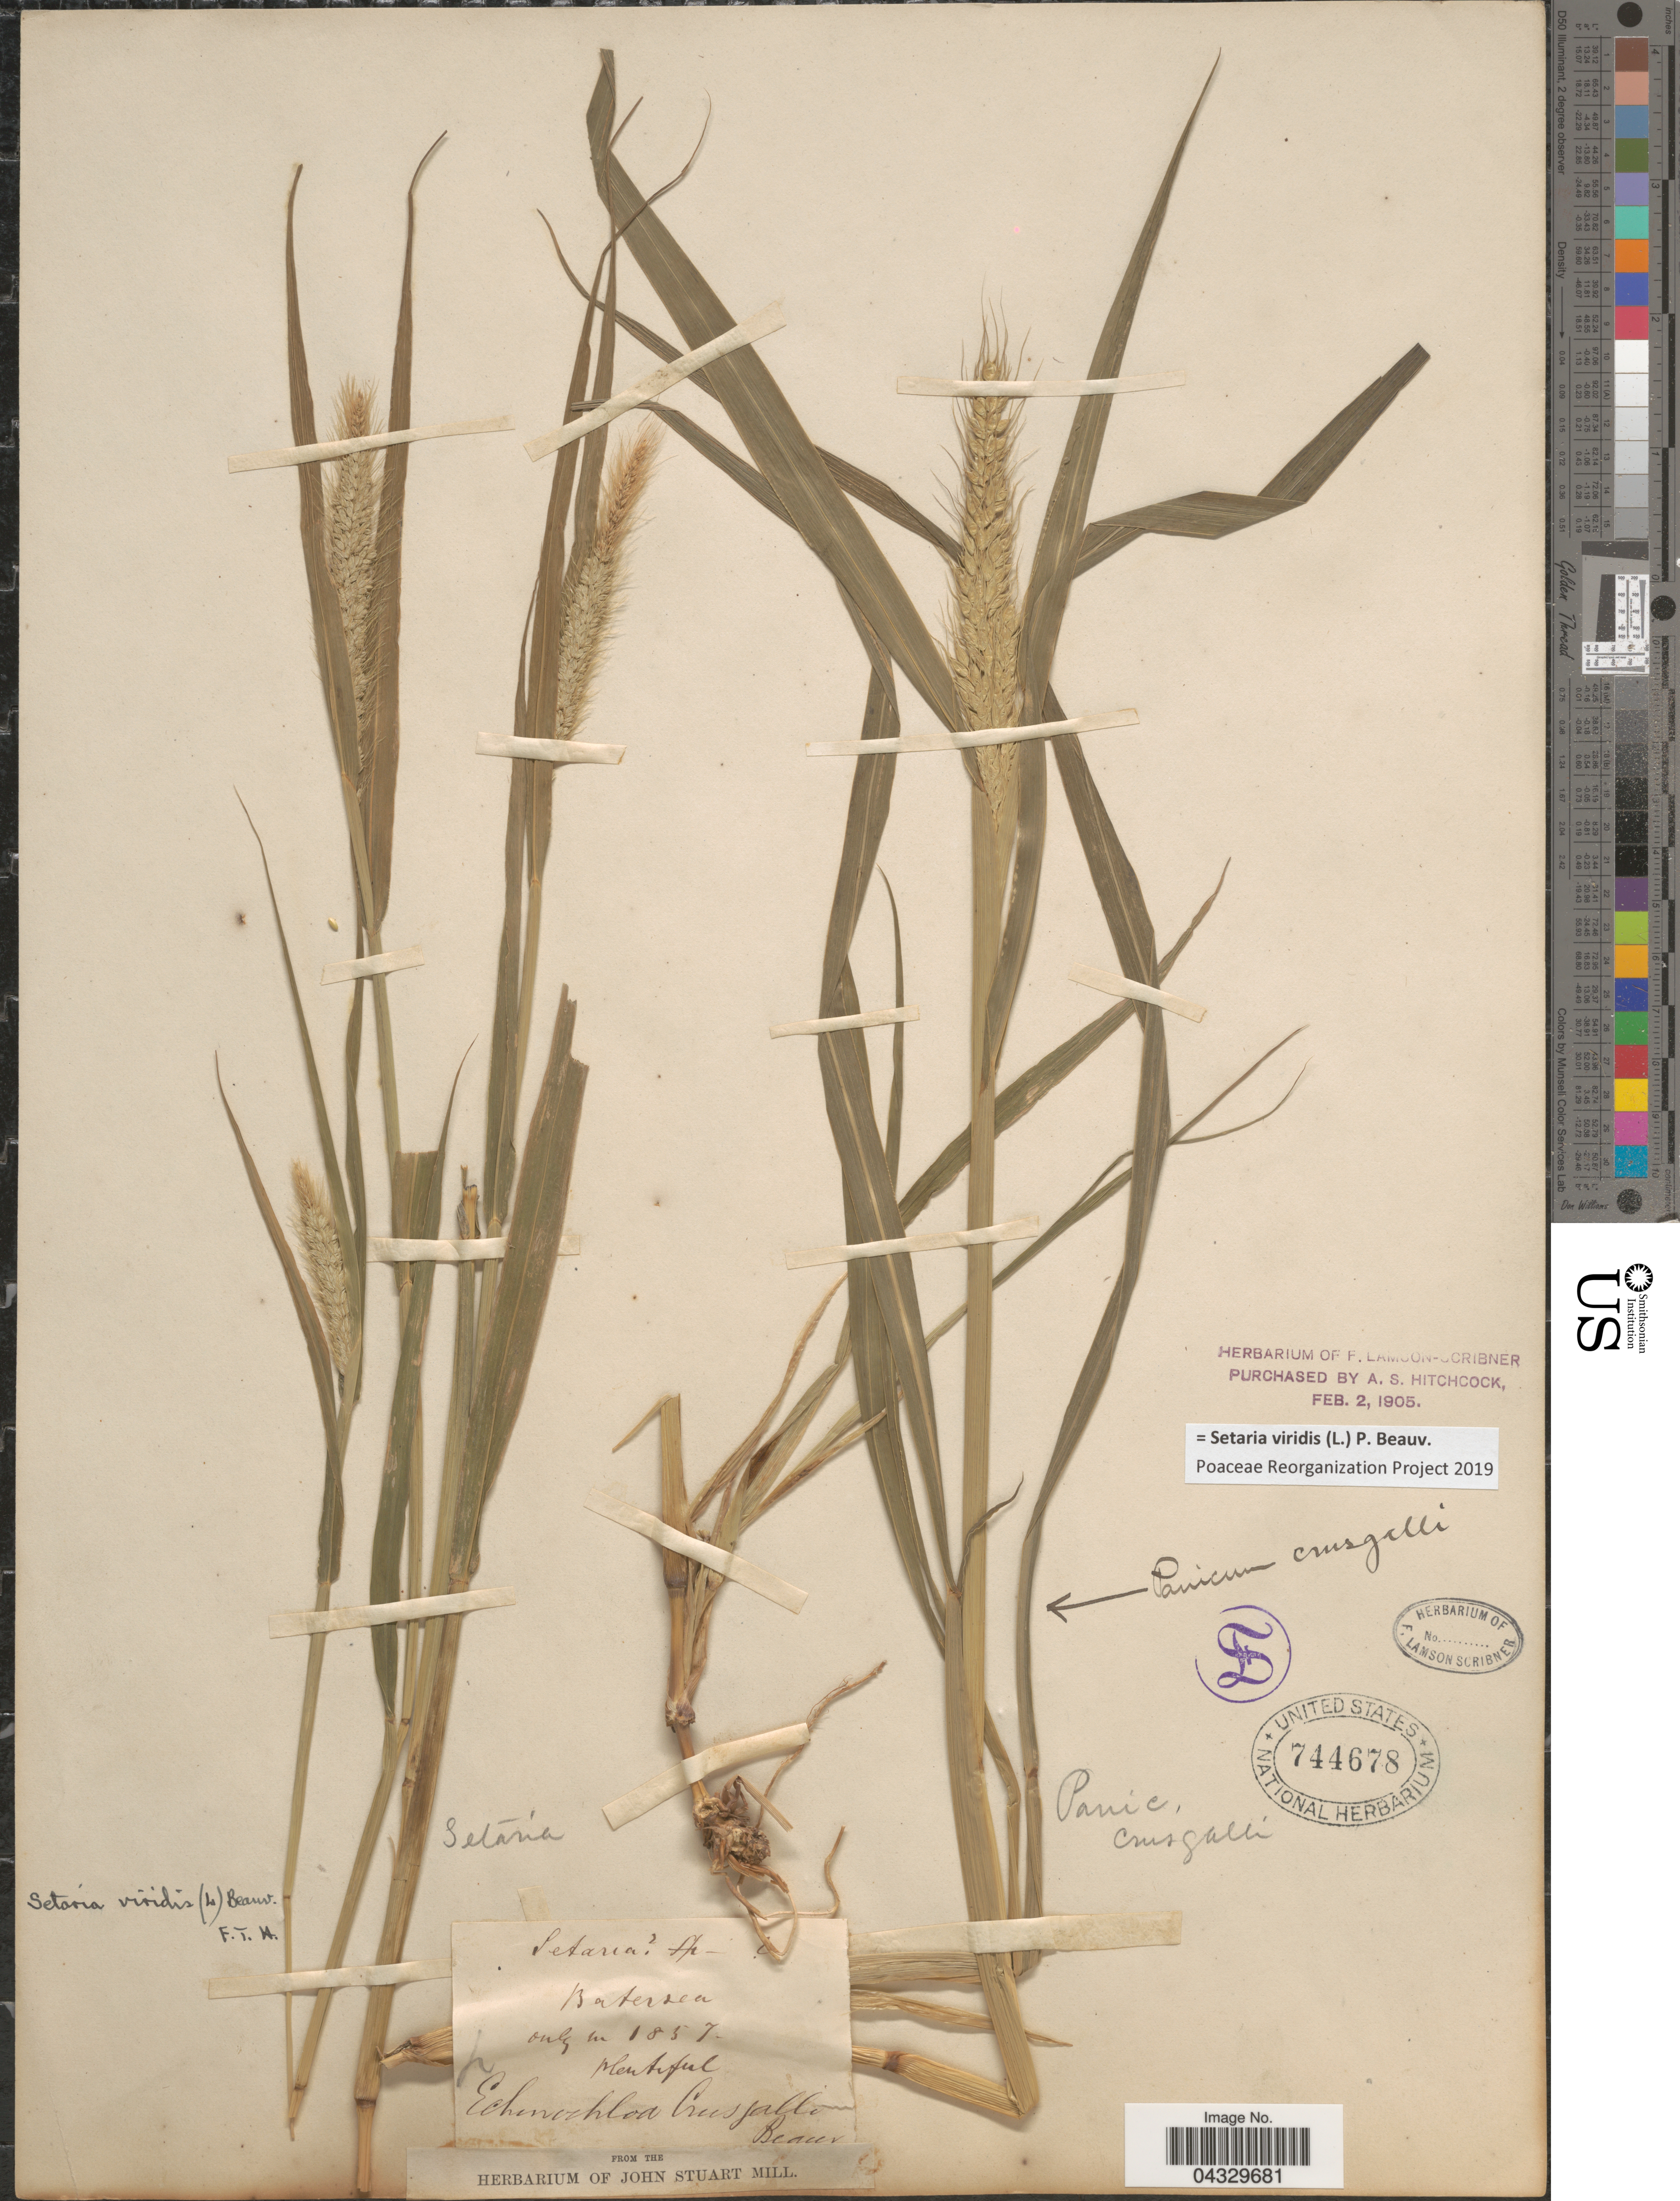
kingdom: Plantae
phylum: Tracheophyta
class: Liliopsida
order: Poales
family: Poaceae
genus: Setaria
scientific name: Setaria viridis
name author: (L.) P. Beauv.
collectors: Ex herb. of John Stuart Mill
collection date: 1857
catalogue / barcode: US 744678